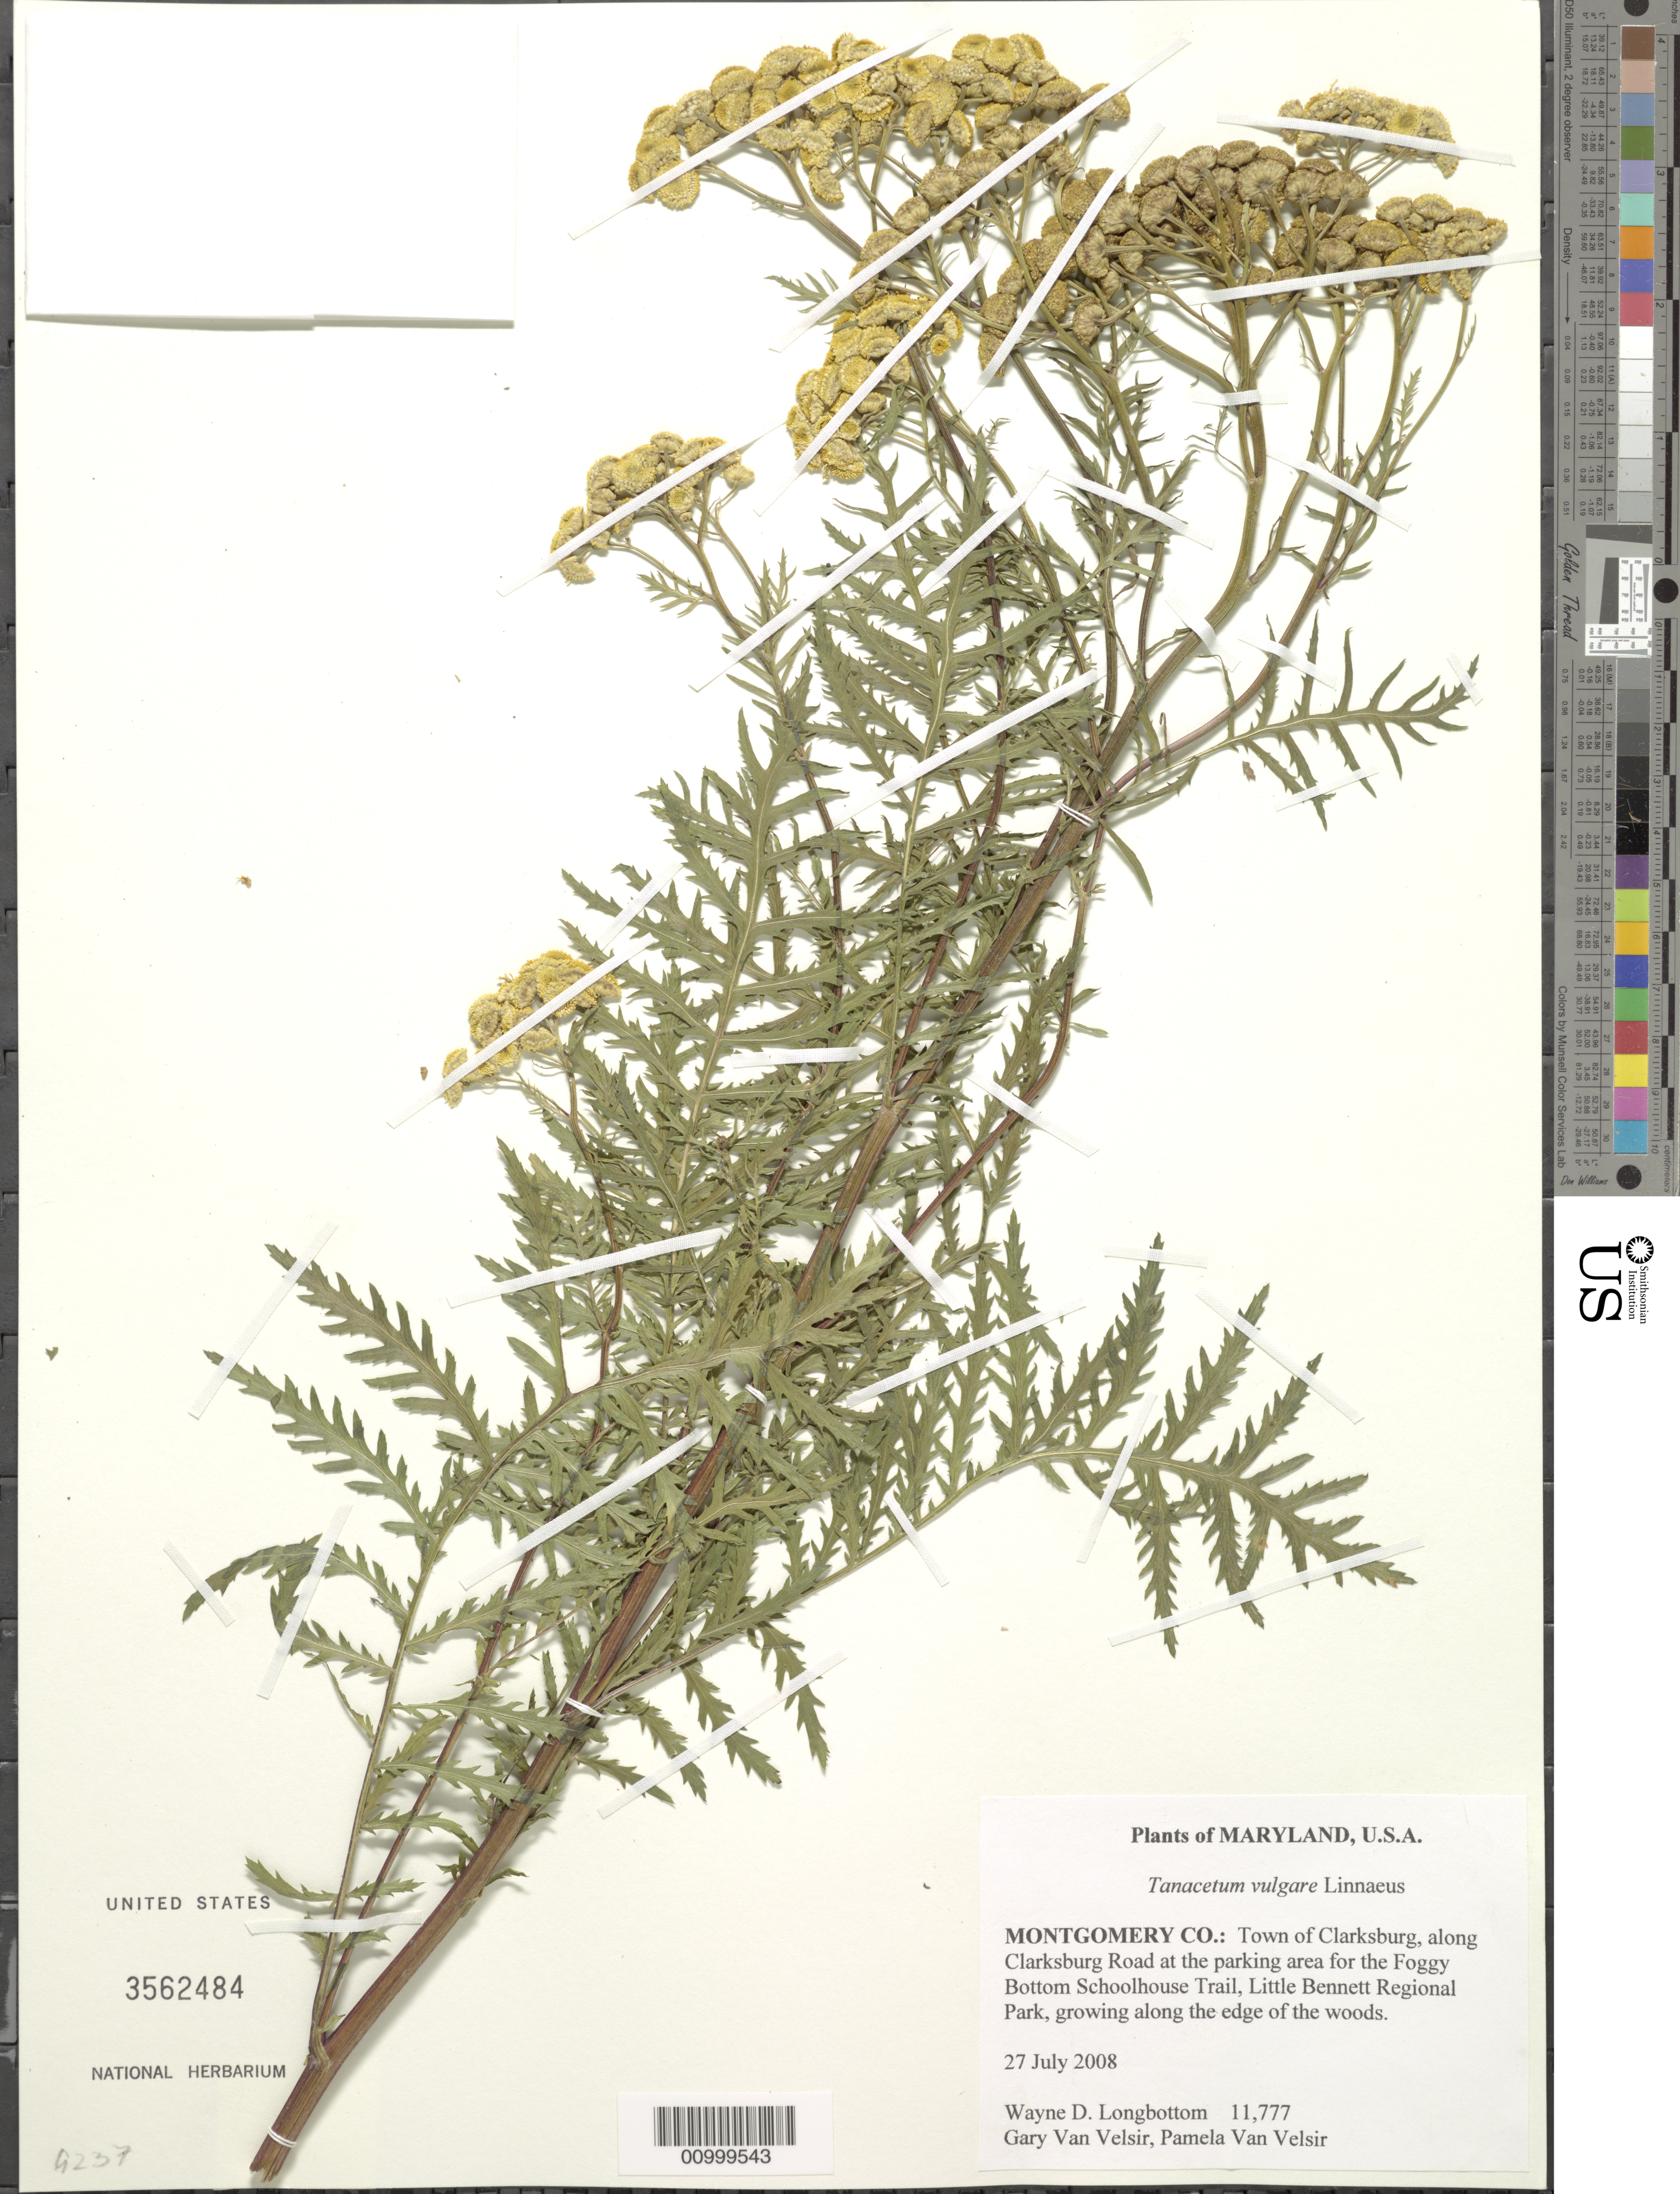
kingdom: Plantae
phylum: Tracheophyta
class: Magnoliopsida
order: Asterales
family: Asteraceae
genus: Tanacetum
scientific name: Tanacetum vulgare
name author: L.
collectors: W. D. Longbottom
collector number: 11777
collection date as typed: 27 July 2008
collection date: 2008-07-27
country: United States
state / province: Maryland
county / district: Montgomery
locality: Town of Clarksburg, along Clarksburg Road at the parking area for the Foggy Bottom Schoolhouse Trail, Little Bennett Regional Park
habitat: growing along the edge of the woods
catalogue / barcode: US 3562484